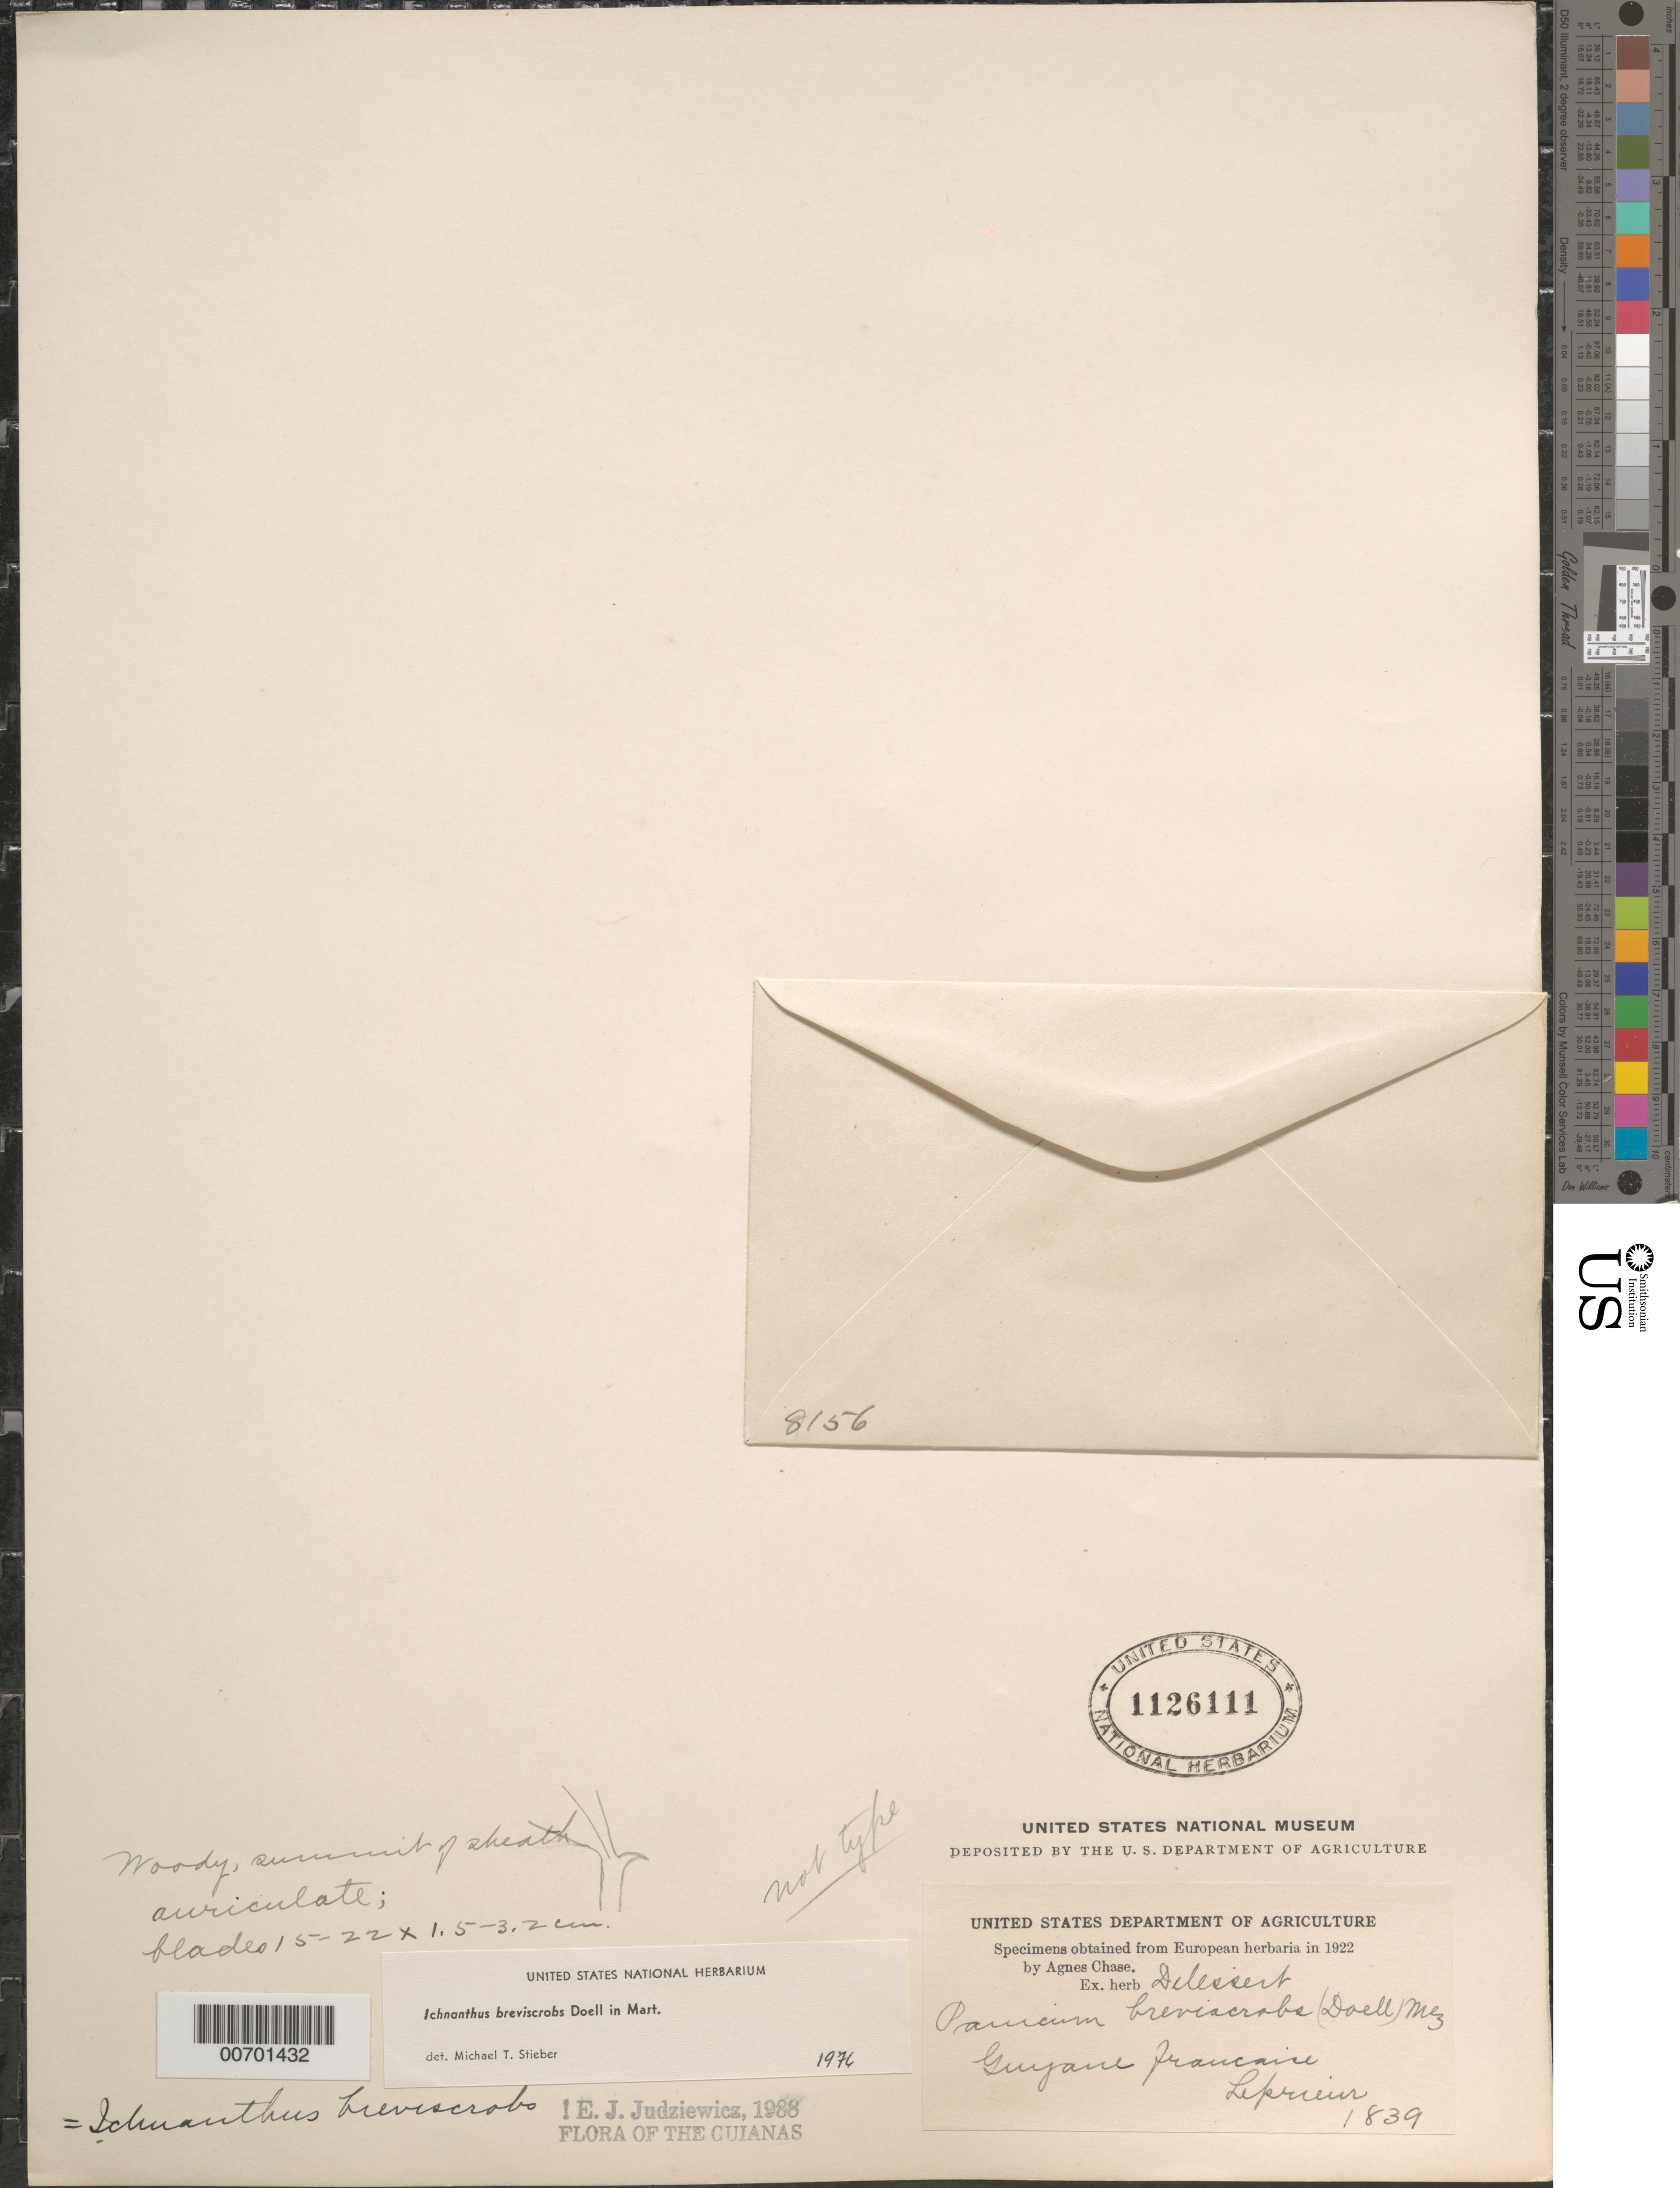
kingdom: Plantae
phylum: Tracheophyta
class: Liliopsida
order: Poales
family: Poaceae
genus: Ichnanthus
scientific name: Ichnanthus breviscrobs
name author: Döll in Mart.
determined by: Judziewicz, E. J.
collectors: F. M. R. Leprieur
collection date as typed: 1839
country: French Guiana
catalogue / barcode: US 1126111